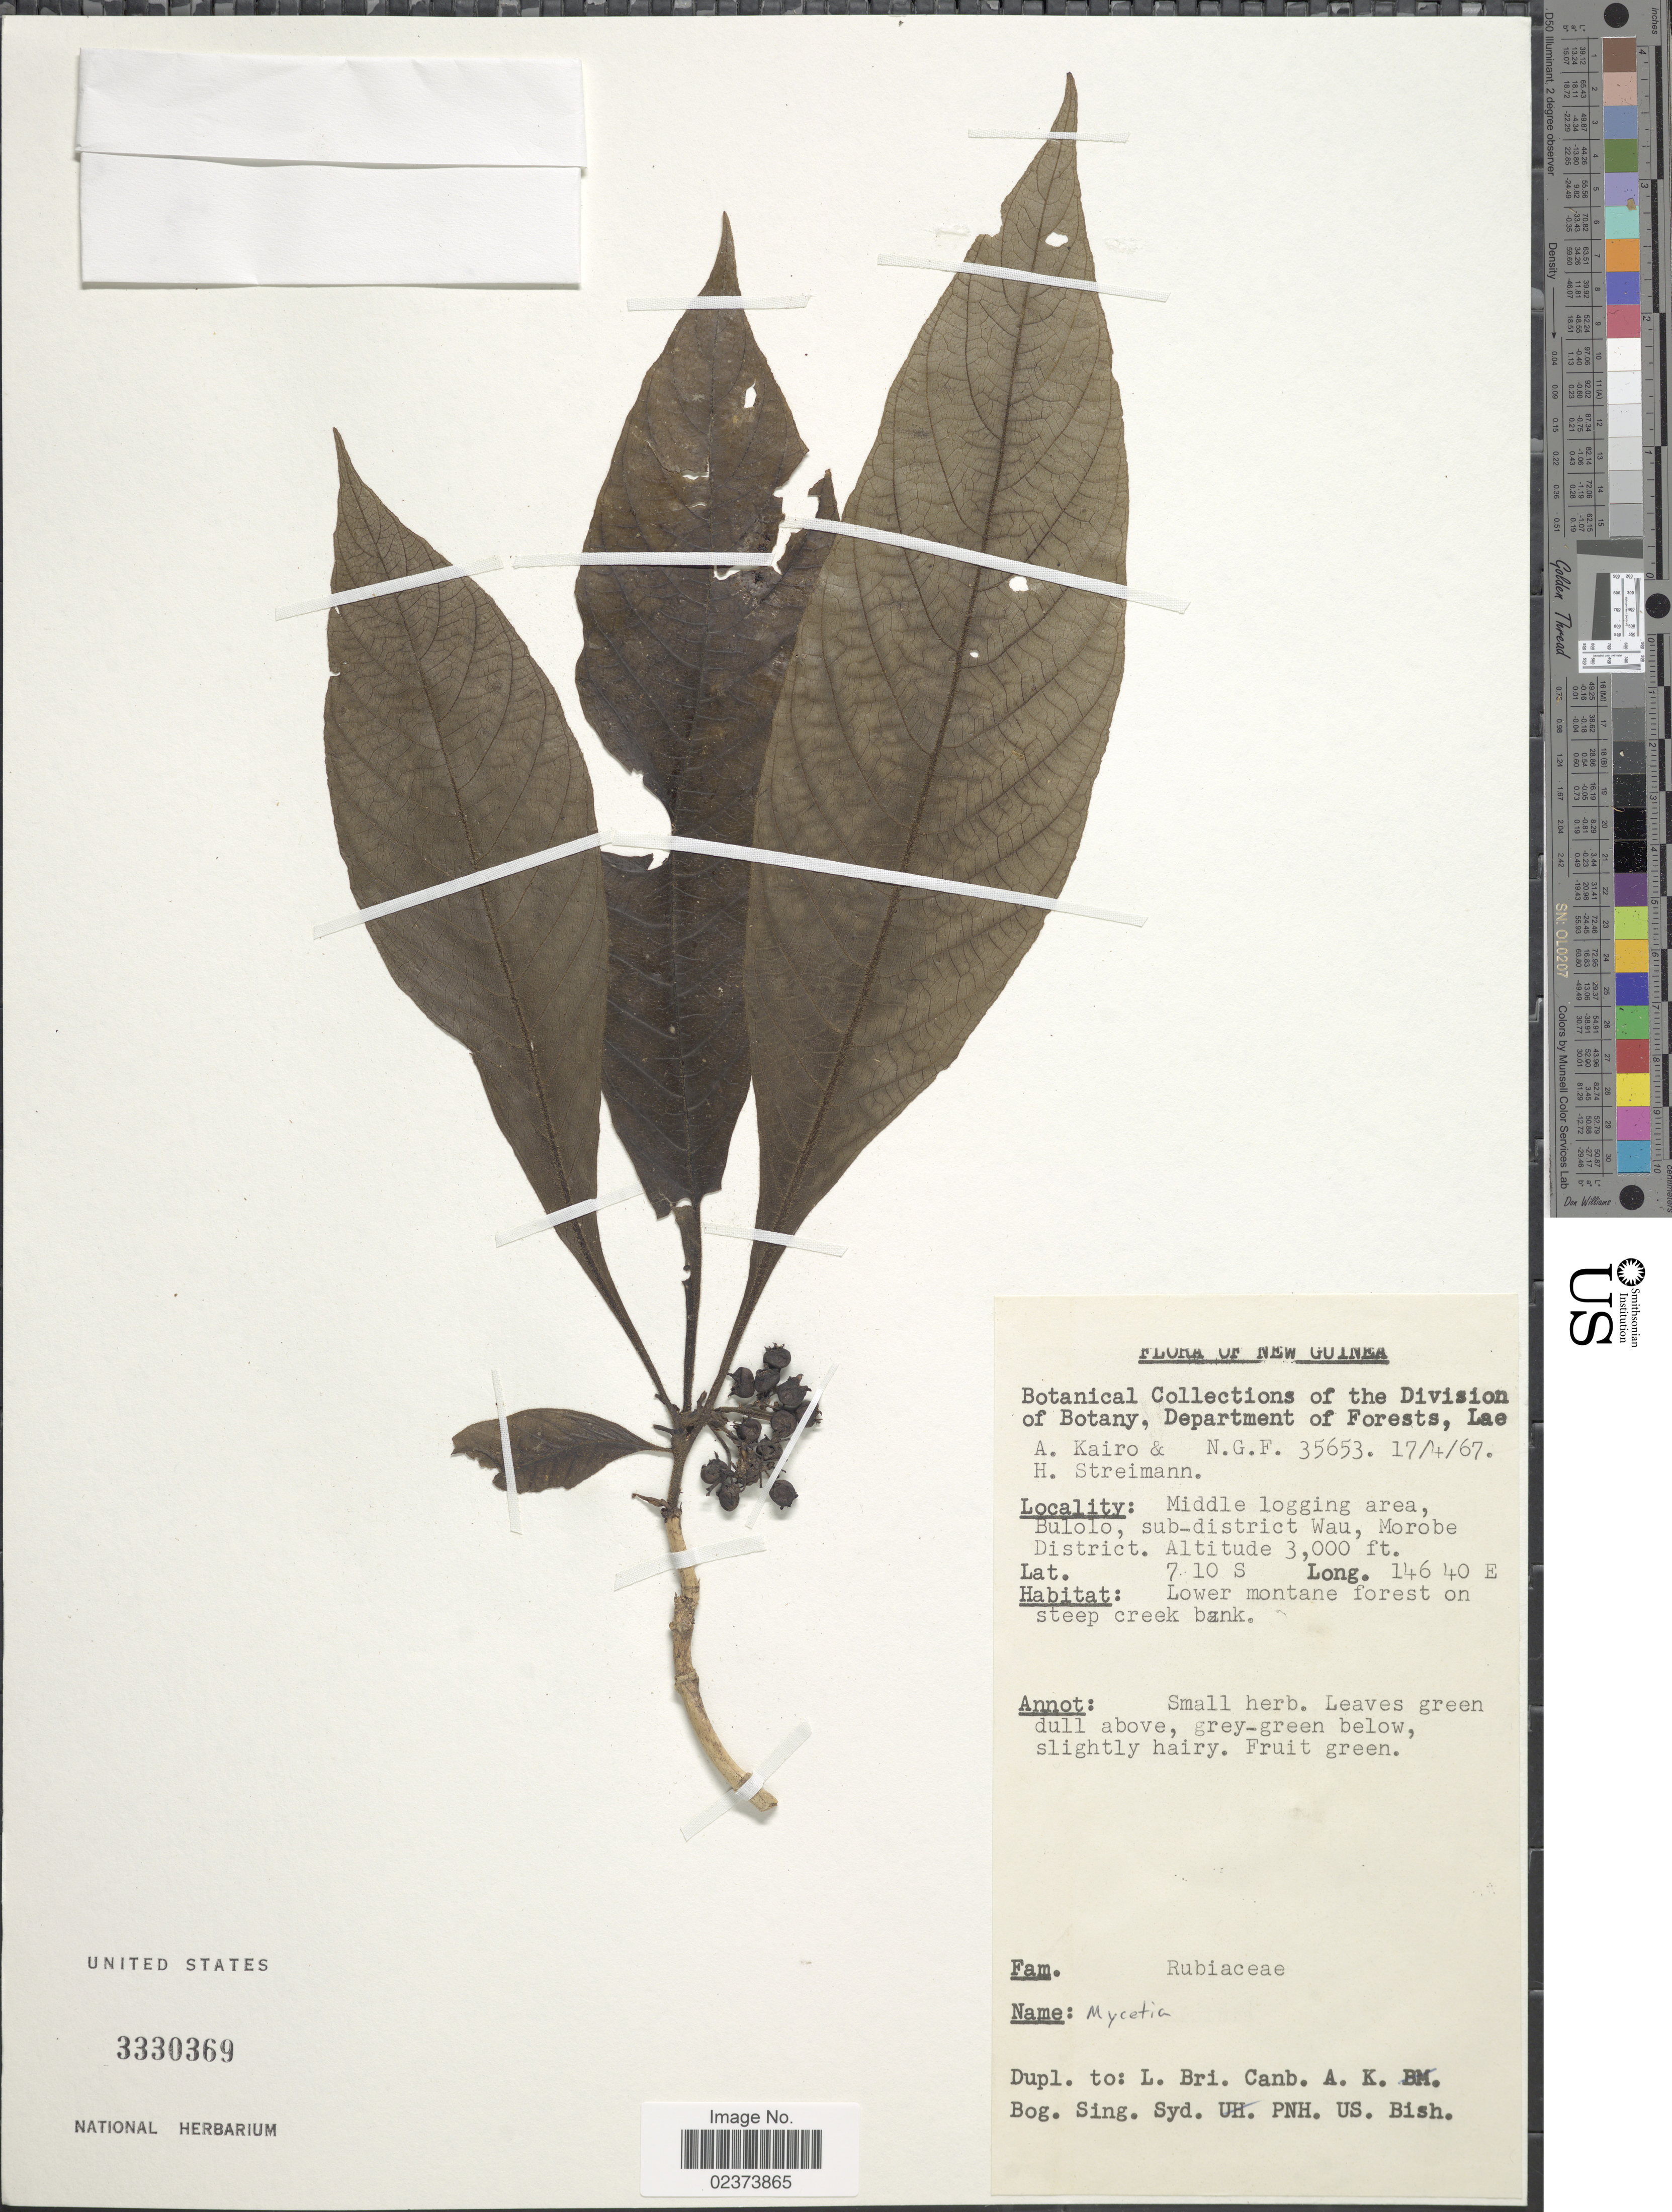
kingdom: Plantae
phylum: Tracheophyta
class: Magnoliopsida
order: Gentianales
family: Rubiaceae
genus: Mycetia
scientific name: Mycetia sp.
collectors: A. Kairo & H. Streiman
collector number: N.G.F. 35653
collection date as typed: Transcribed d/m/y: 17/4/67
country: Papua New Guinea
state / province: Morobe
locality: Middle logging area, Bulolo, sub-district Wau, Morobe District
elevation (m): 914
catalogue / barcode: US 3330369